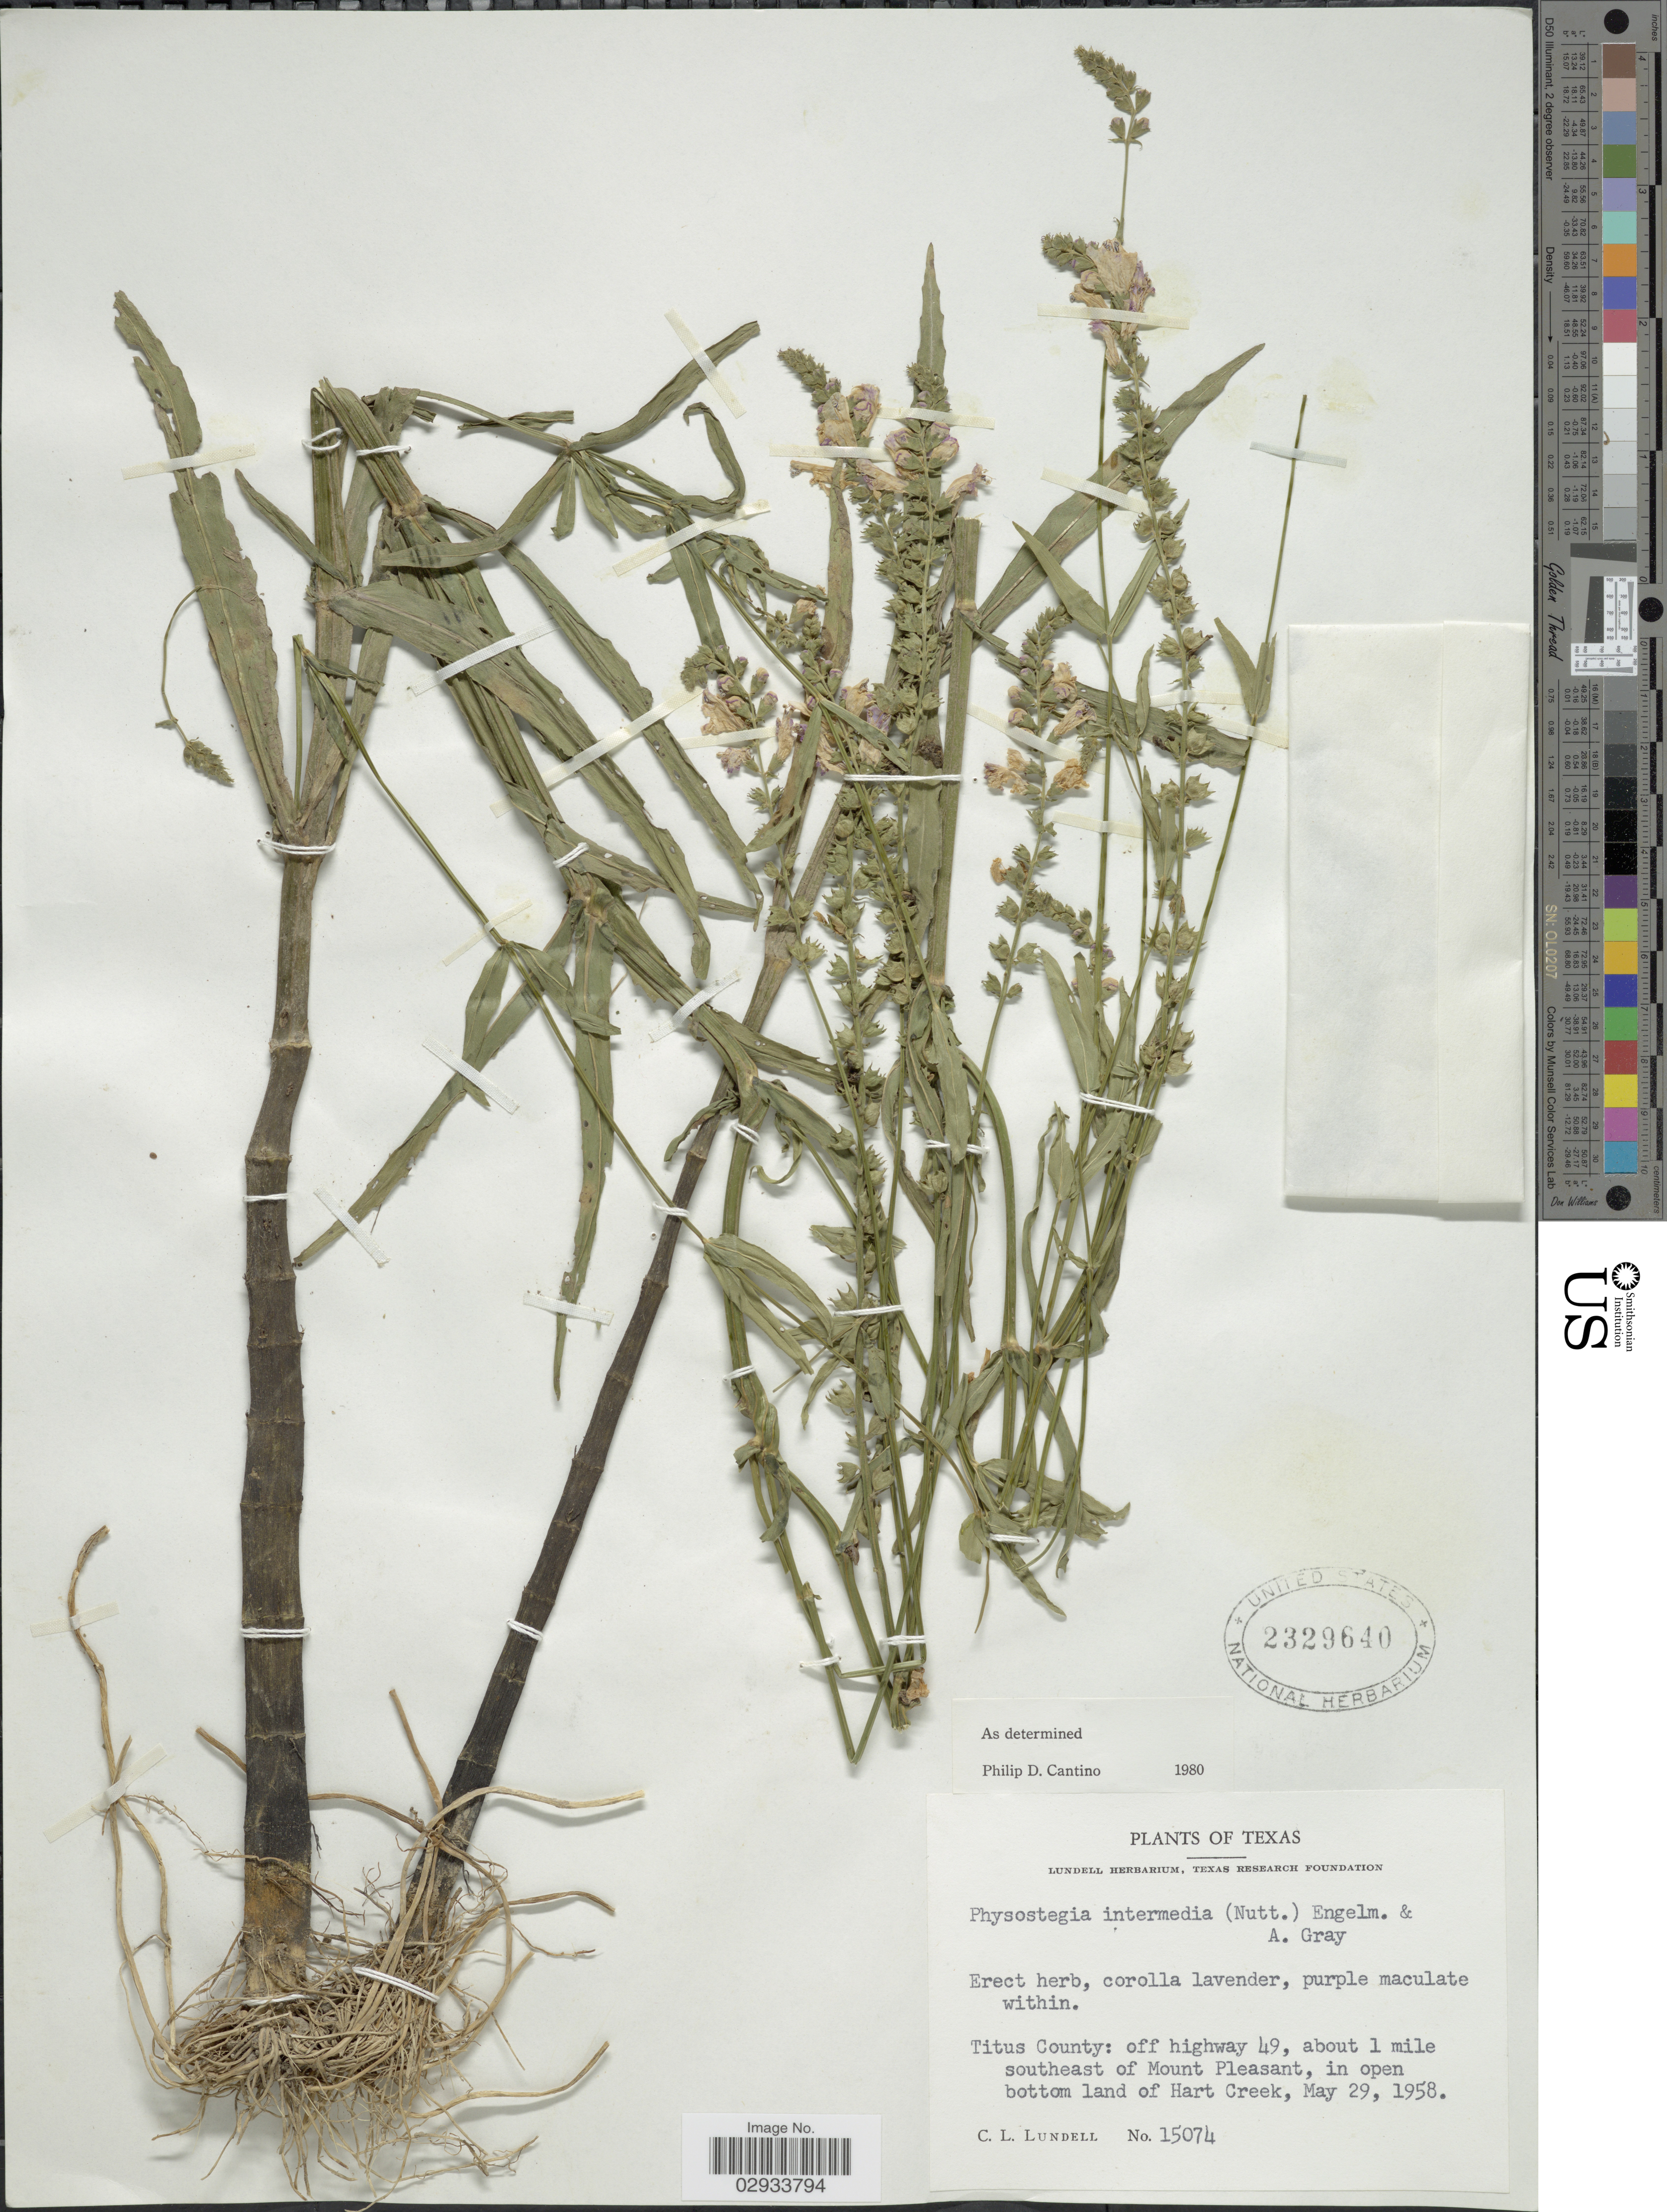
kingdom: Plantae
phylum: Tracheophyta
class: Magnoliopsida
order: Lamiales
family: Lamiaceae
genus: Physostegia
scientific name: Physostegia intermedia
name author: (Nutt.) Engelm. & A. Gray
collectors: C. L. Lundell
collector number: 15074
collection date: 1958-05-29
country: United States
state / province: Texas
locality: Titus County: off highway 49, about 1 miles southeast of Mount Pleasant, in open bottom land of Hart Creek.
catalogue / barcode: US 2329640